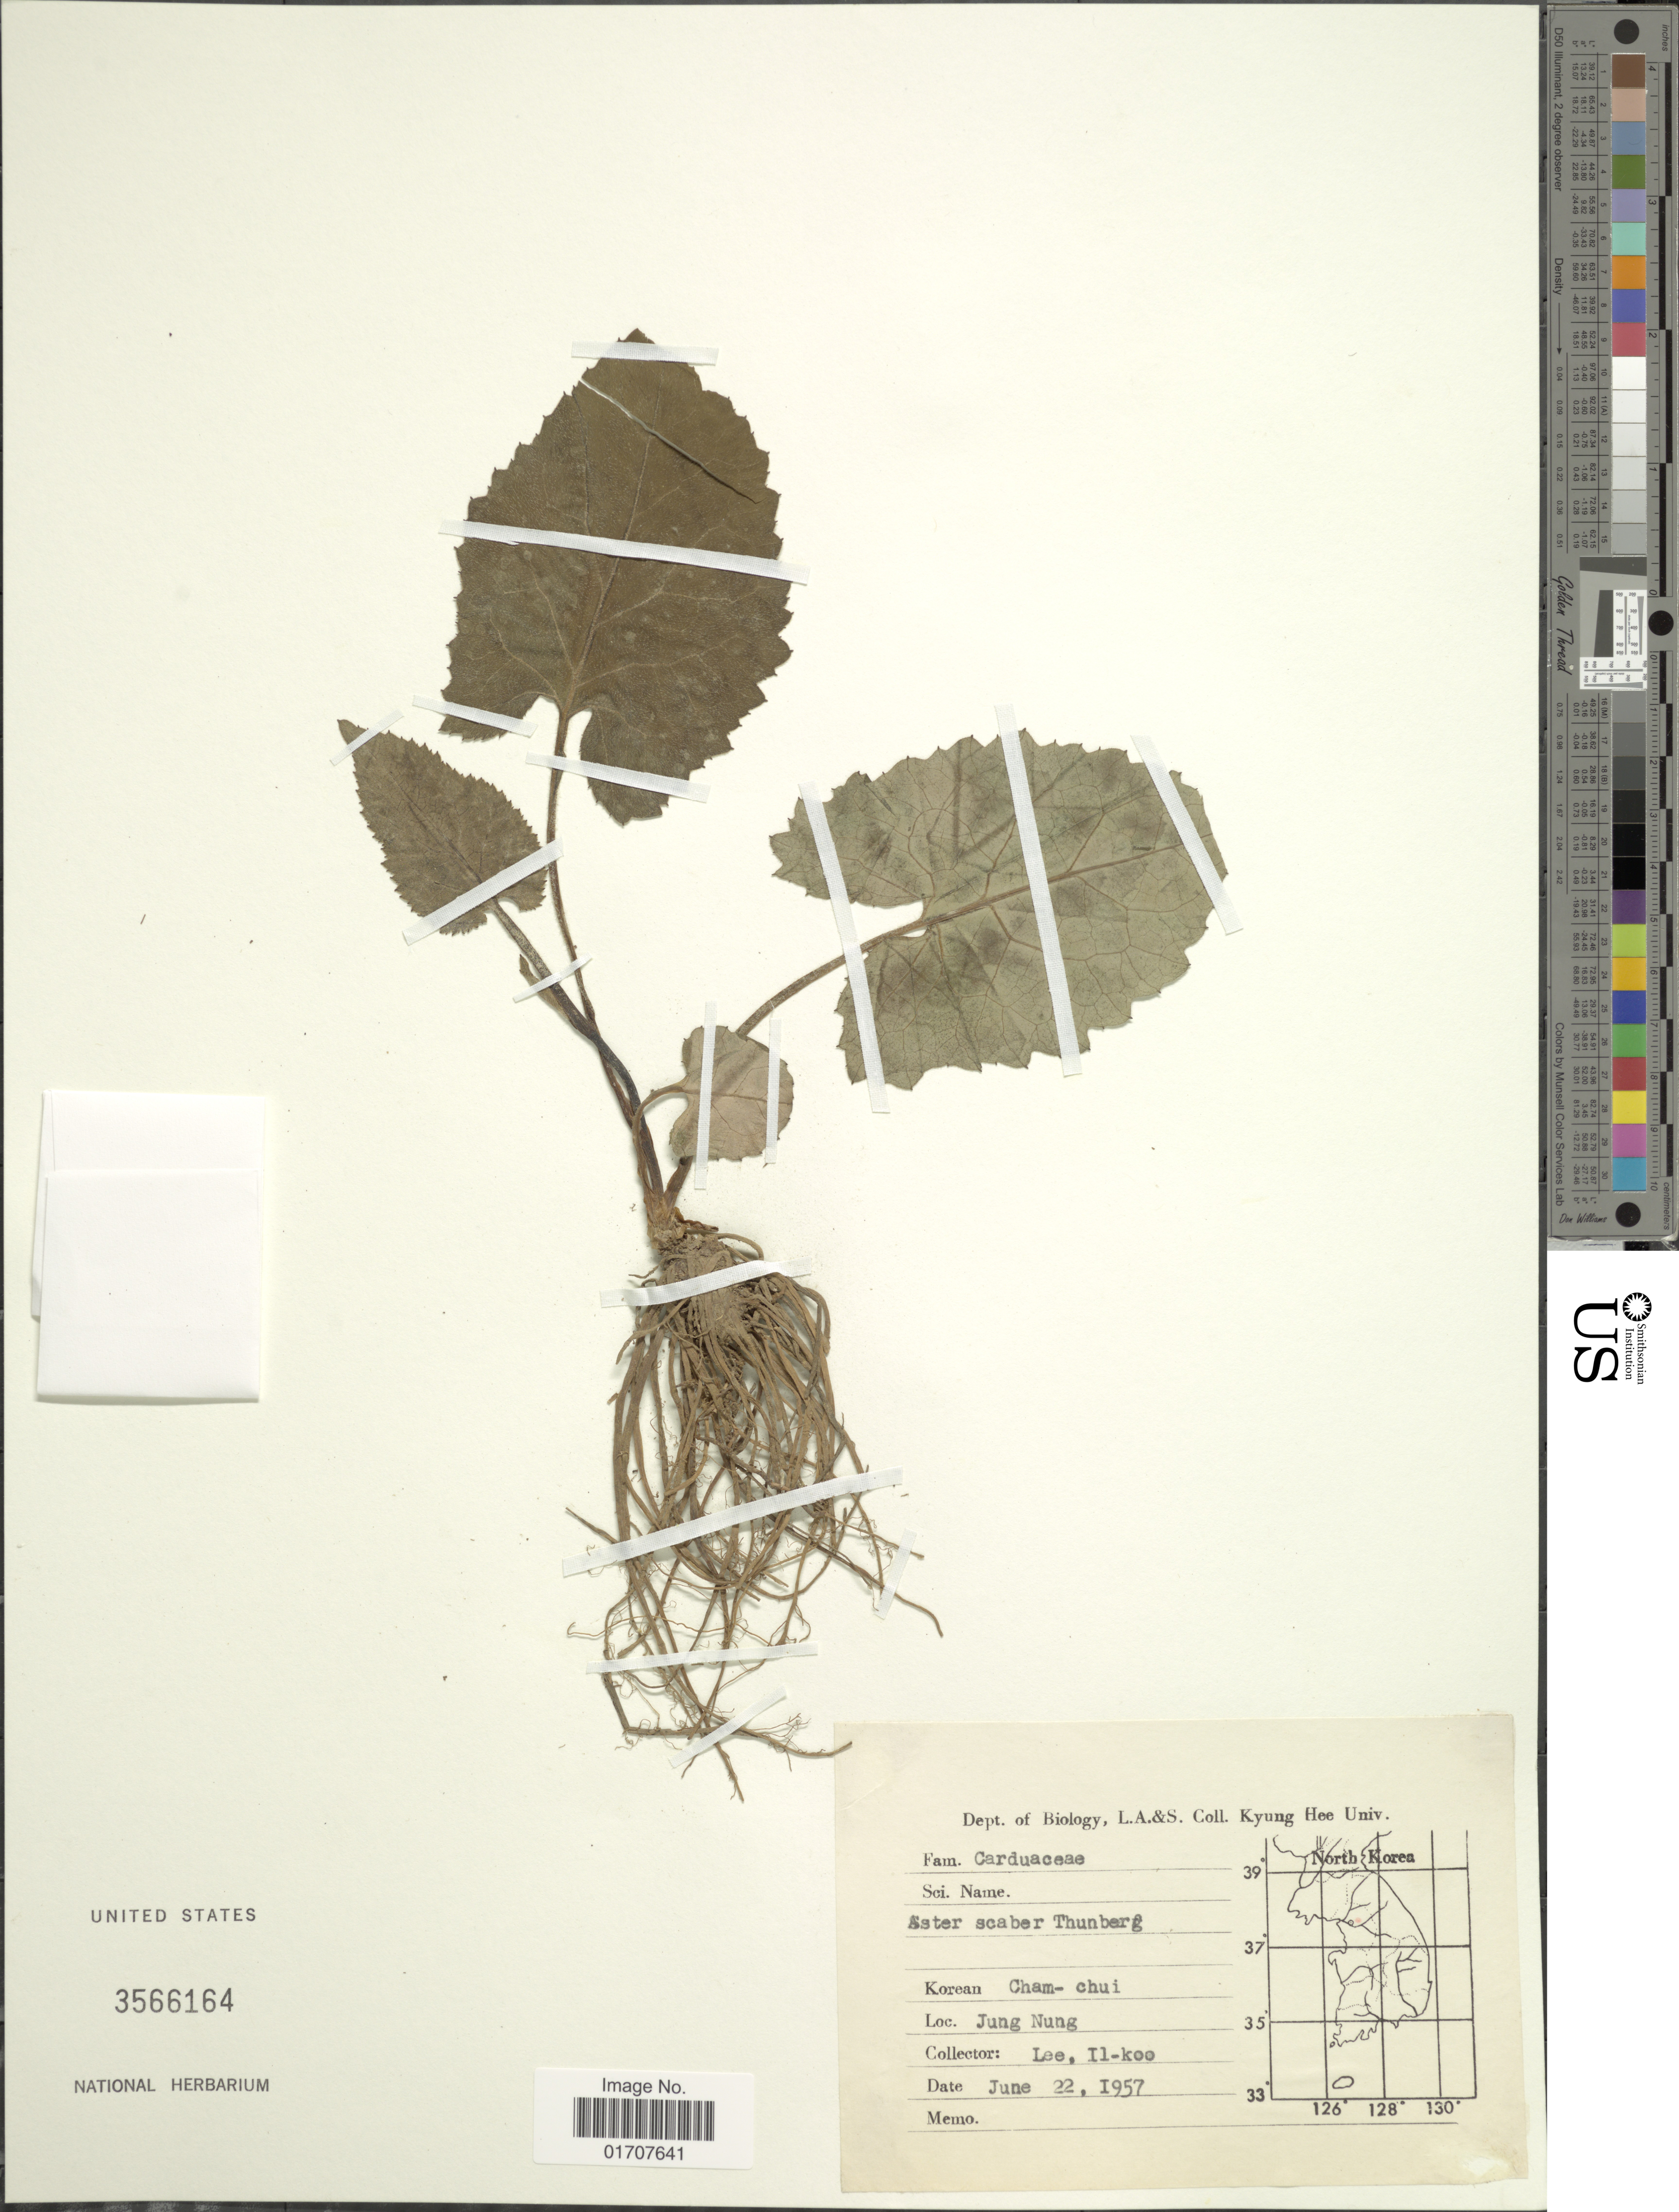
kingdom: Plantae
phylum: Tracheophyta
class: Magnoliopsida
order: Asterales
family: Asteraceae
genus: Doellingeria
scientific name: Doellingeria scaber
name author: (Thunb.) Nees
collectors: I. Lee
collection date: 1957-06-22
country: South Korea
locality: Jung Nung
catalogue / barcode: US 3566164